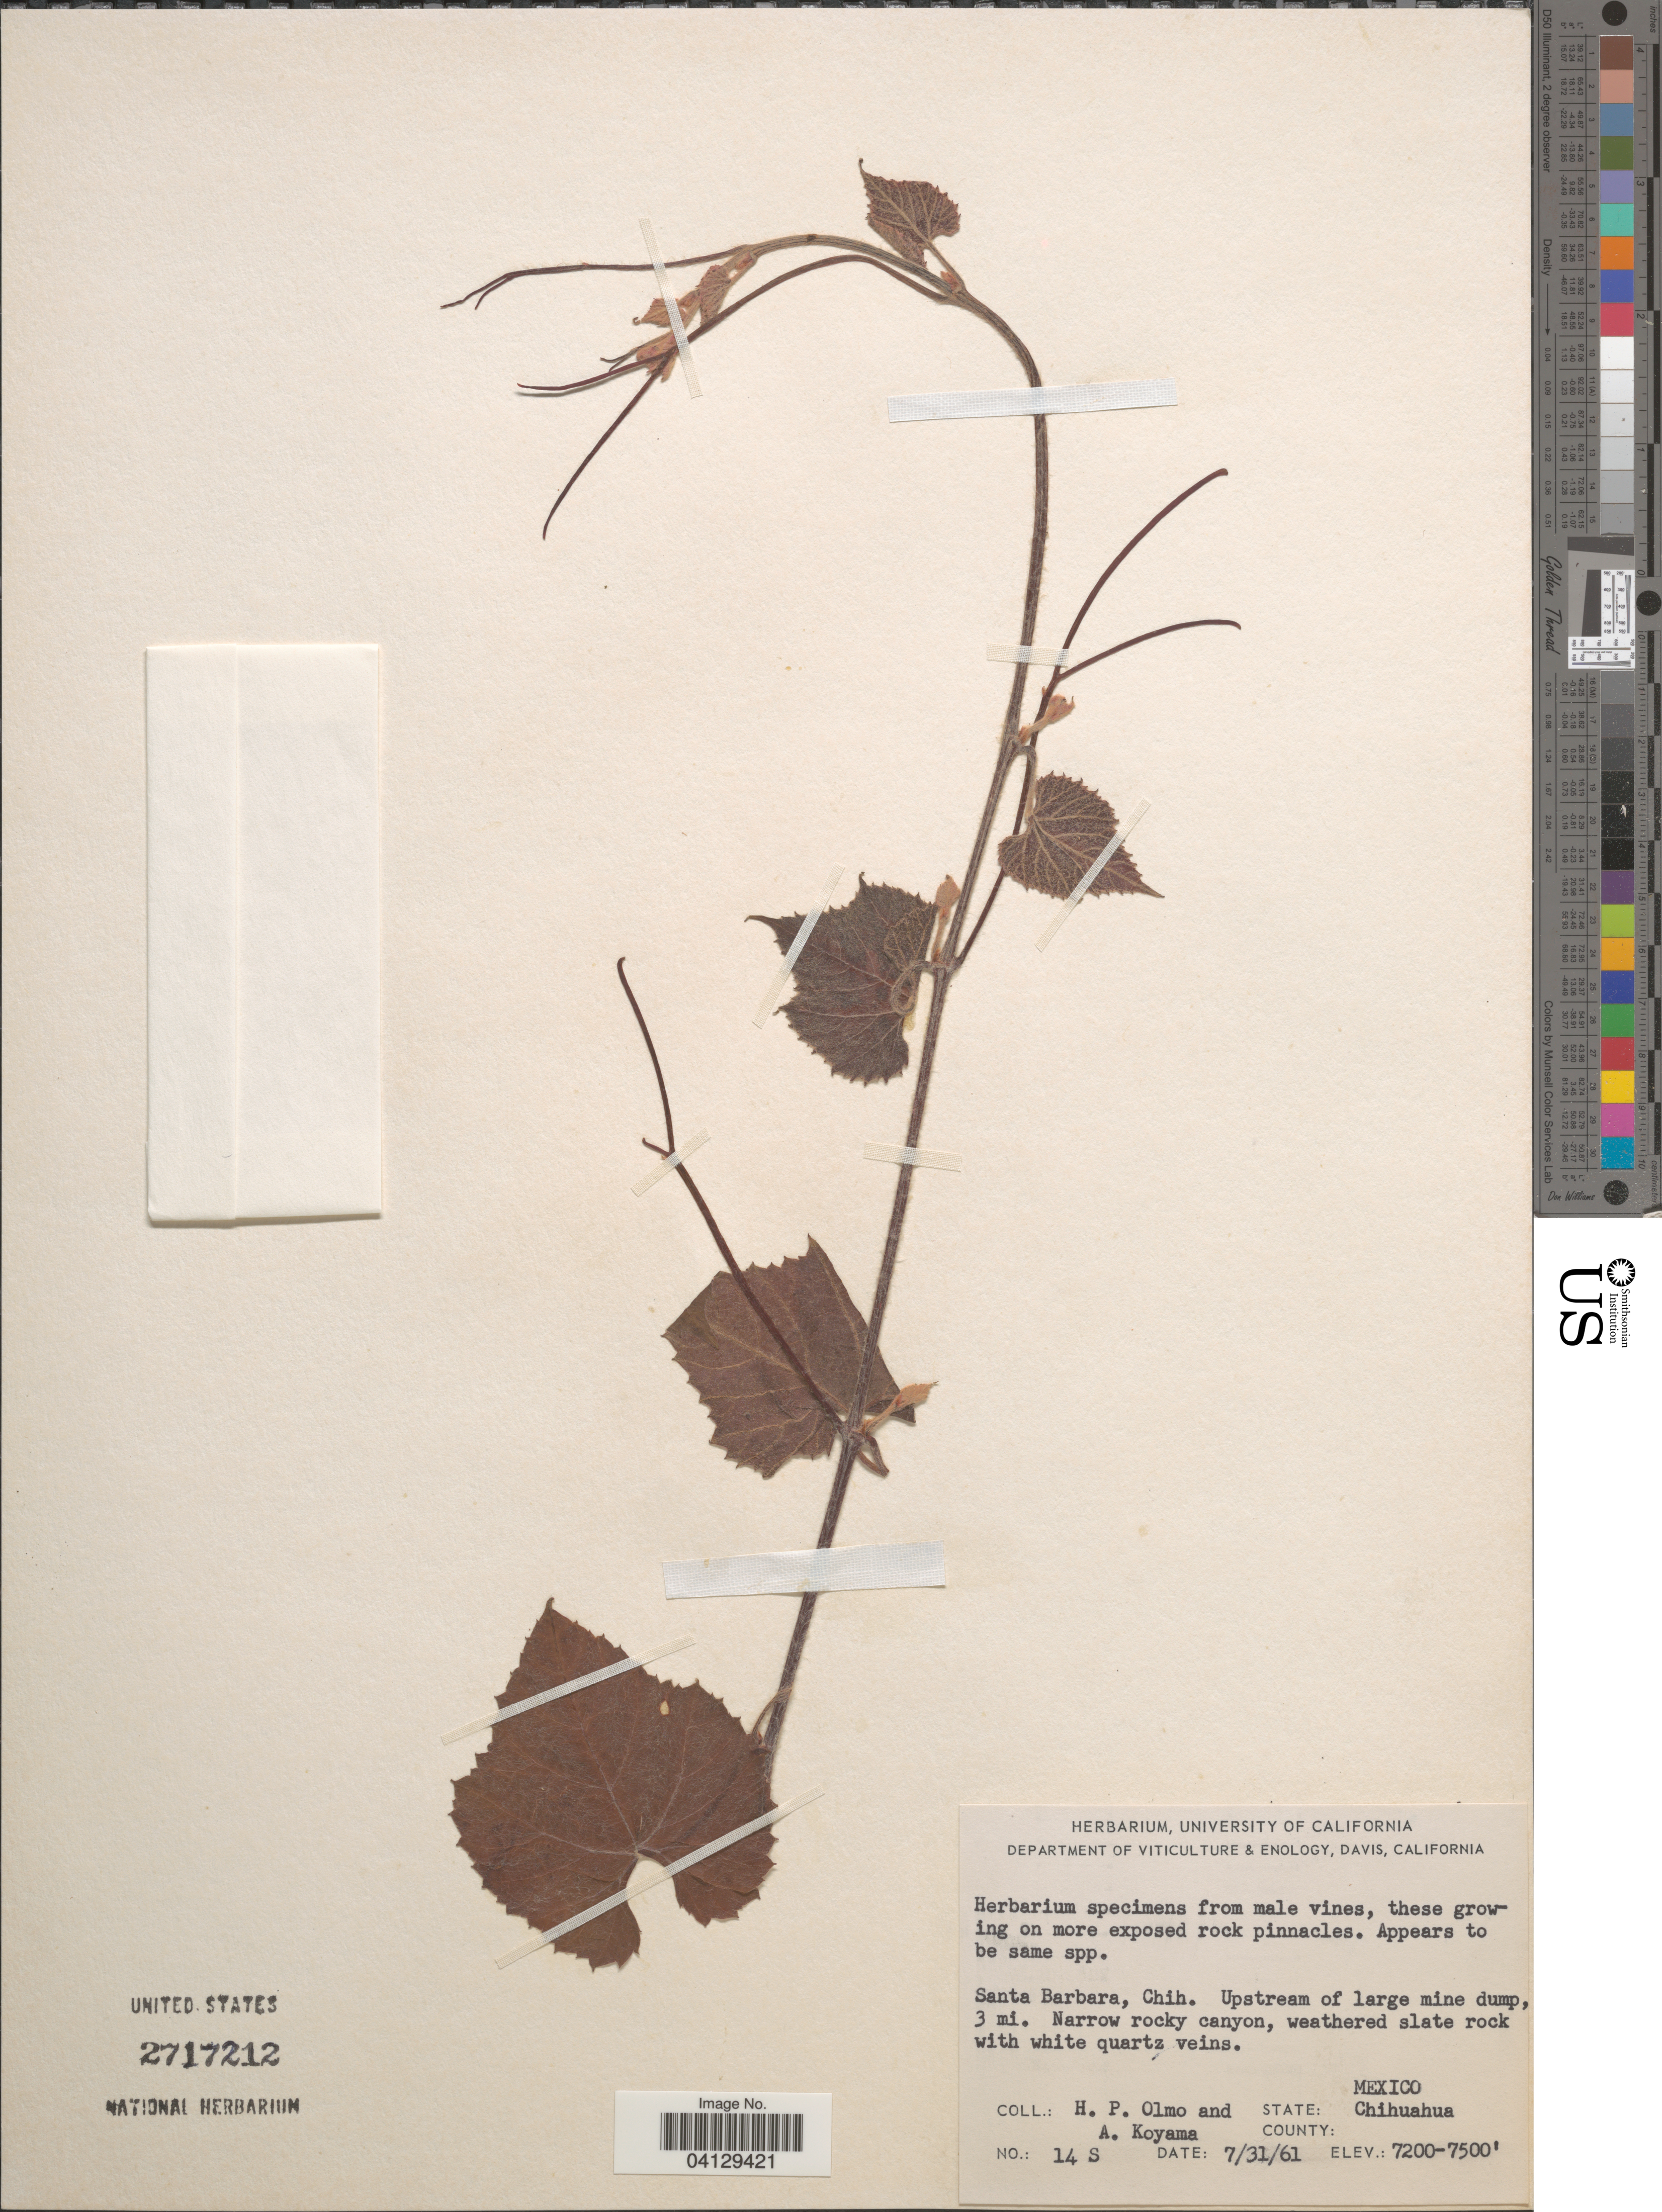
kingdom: Plantae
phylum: Tracheophyta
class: Magnoliopsida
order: Vitales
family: Vitaceae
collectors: H. Olmo & A. Koyama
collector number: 14S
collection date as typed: Transcribed d/m/y: 31/7/61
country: Mexico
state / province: Chihuahua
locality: Santa Barbara. Upstream of large mine dump, 3 mi. Narrow rocky canyon.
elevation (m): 2195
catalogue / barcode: US 2717212